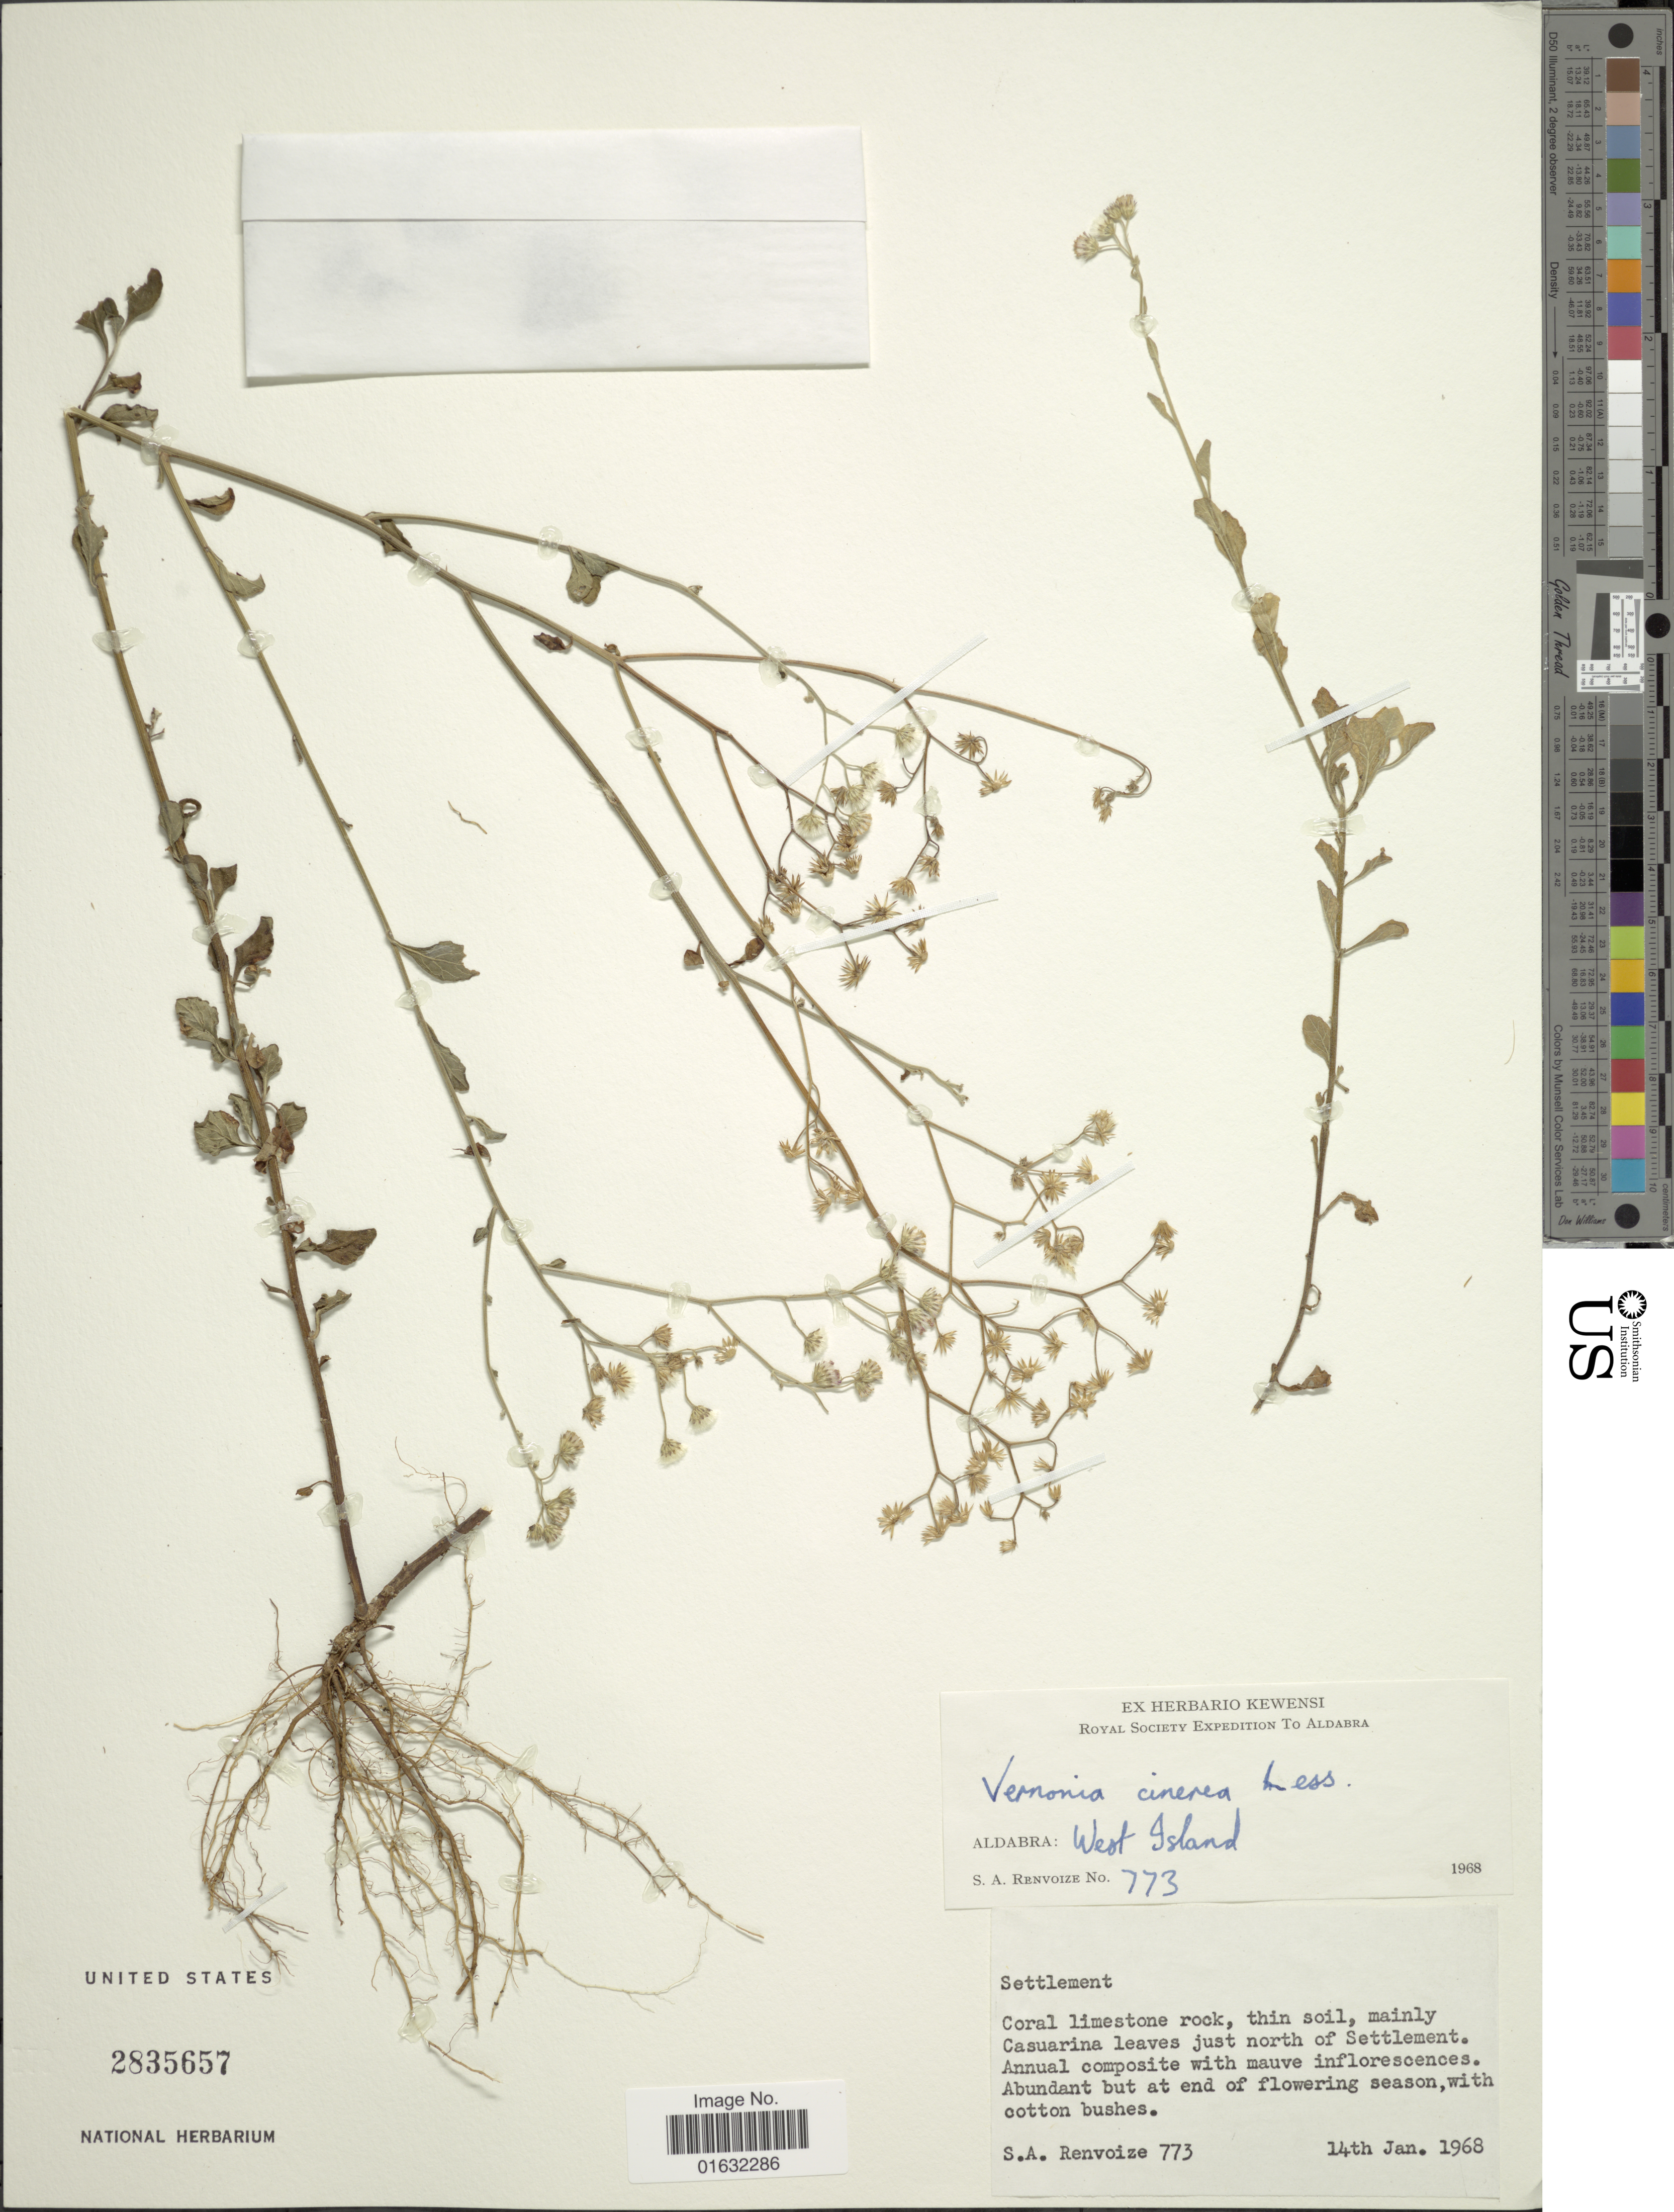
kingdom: Plantae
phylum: Tracheophyta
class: Magnoliopsida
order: Asterales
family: Asteraceae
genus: Cyanthillium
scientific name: Cyanthillium cinereum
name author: (L.) H. Rob.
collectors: S. A. Renvoize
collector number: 773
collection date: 1968-01-14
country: Seychelles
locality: Aldabra, Settlement, West Island, just north of Settlement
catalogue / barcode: US 2835657